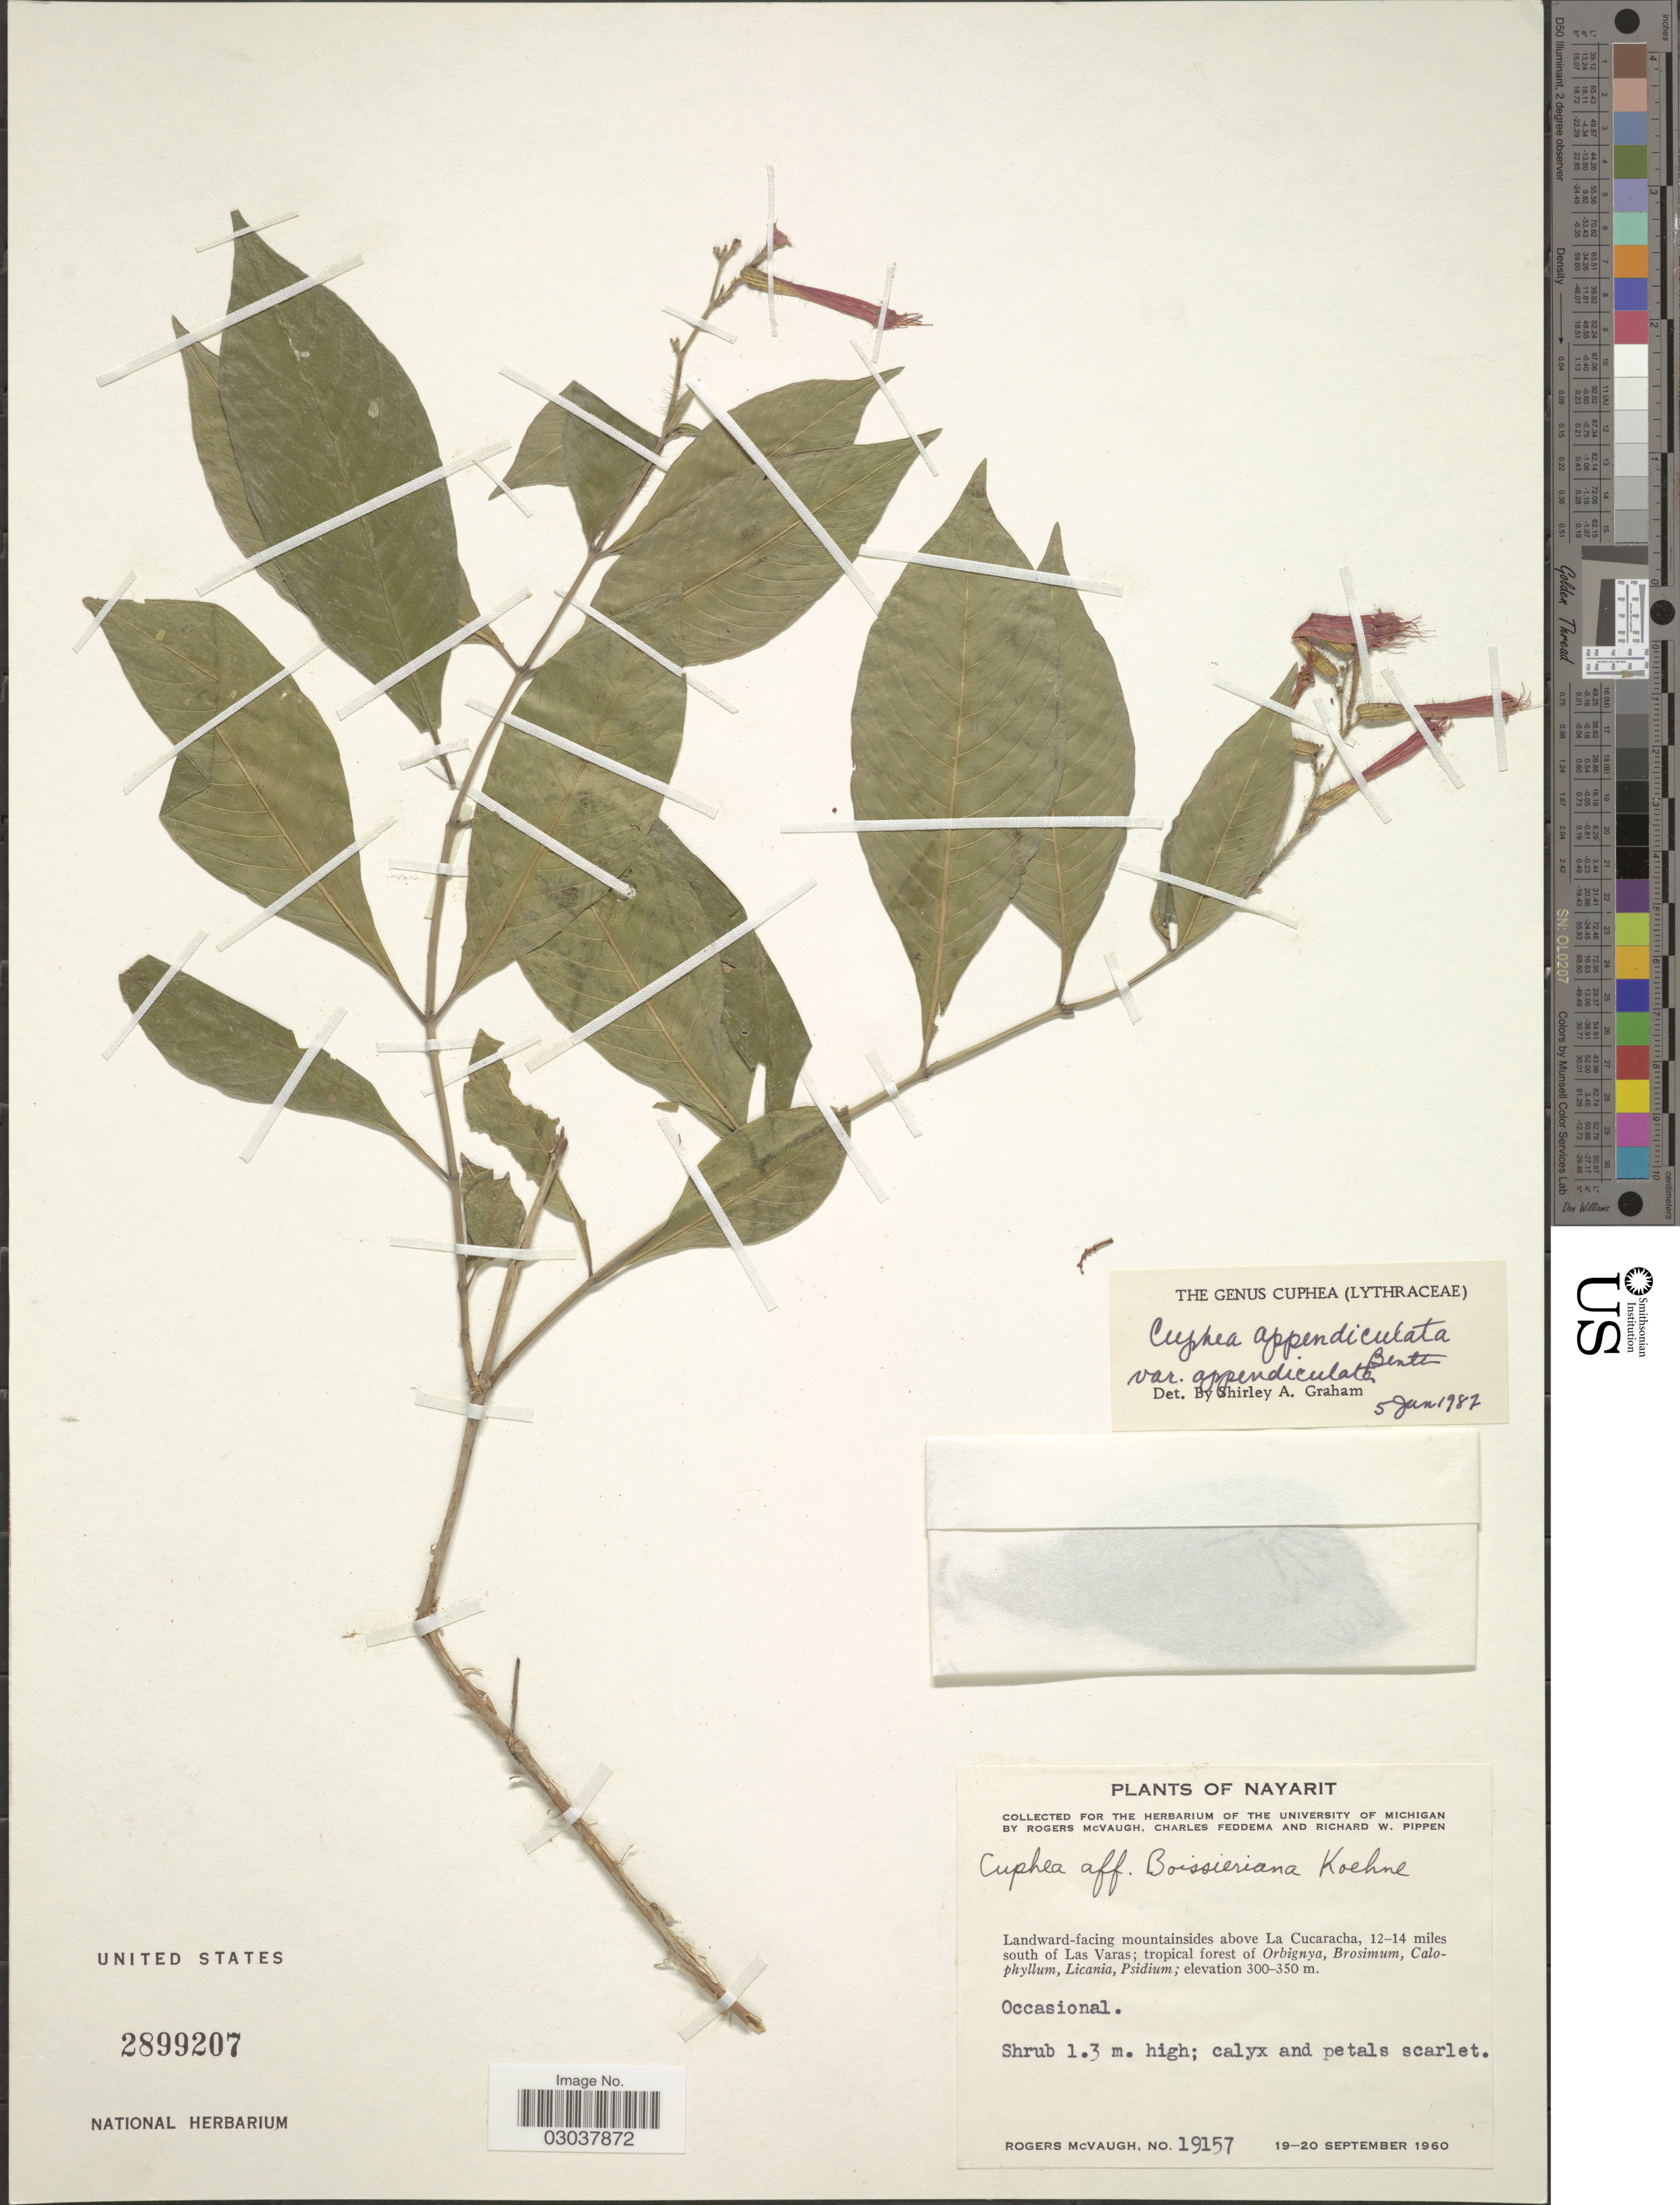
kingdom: Plantae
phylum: Tracheophyta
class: Magnoliopsida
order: Myrtales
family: Lythraceae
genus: Cuphea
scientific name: Cuphea appendiculata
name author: Benth.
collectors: R. McVaugh, C. Feddema & R. W. Pippen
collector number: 19157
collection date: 1960-09-19/1960-09-20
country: Mexico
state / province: Nayarit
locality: Landward-facing mountainsides above La Cucaracha, 12-14 miles south of Las Varas.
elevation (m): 300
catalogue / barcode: US 2899207